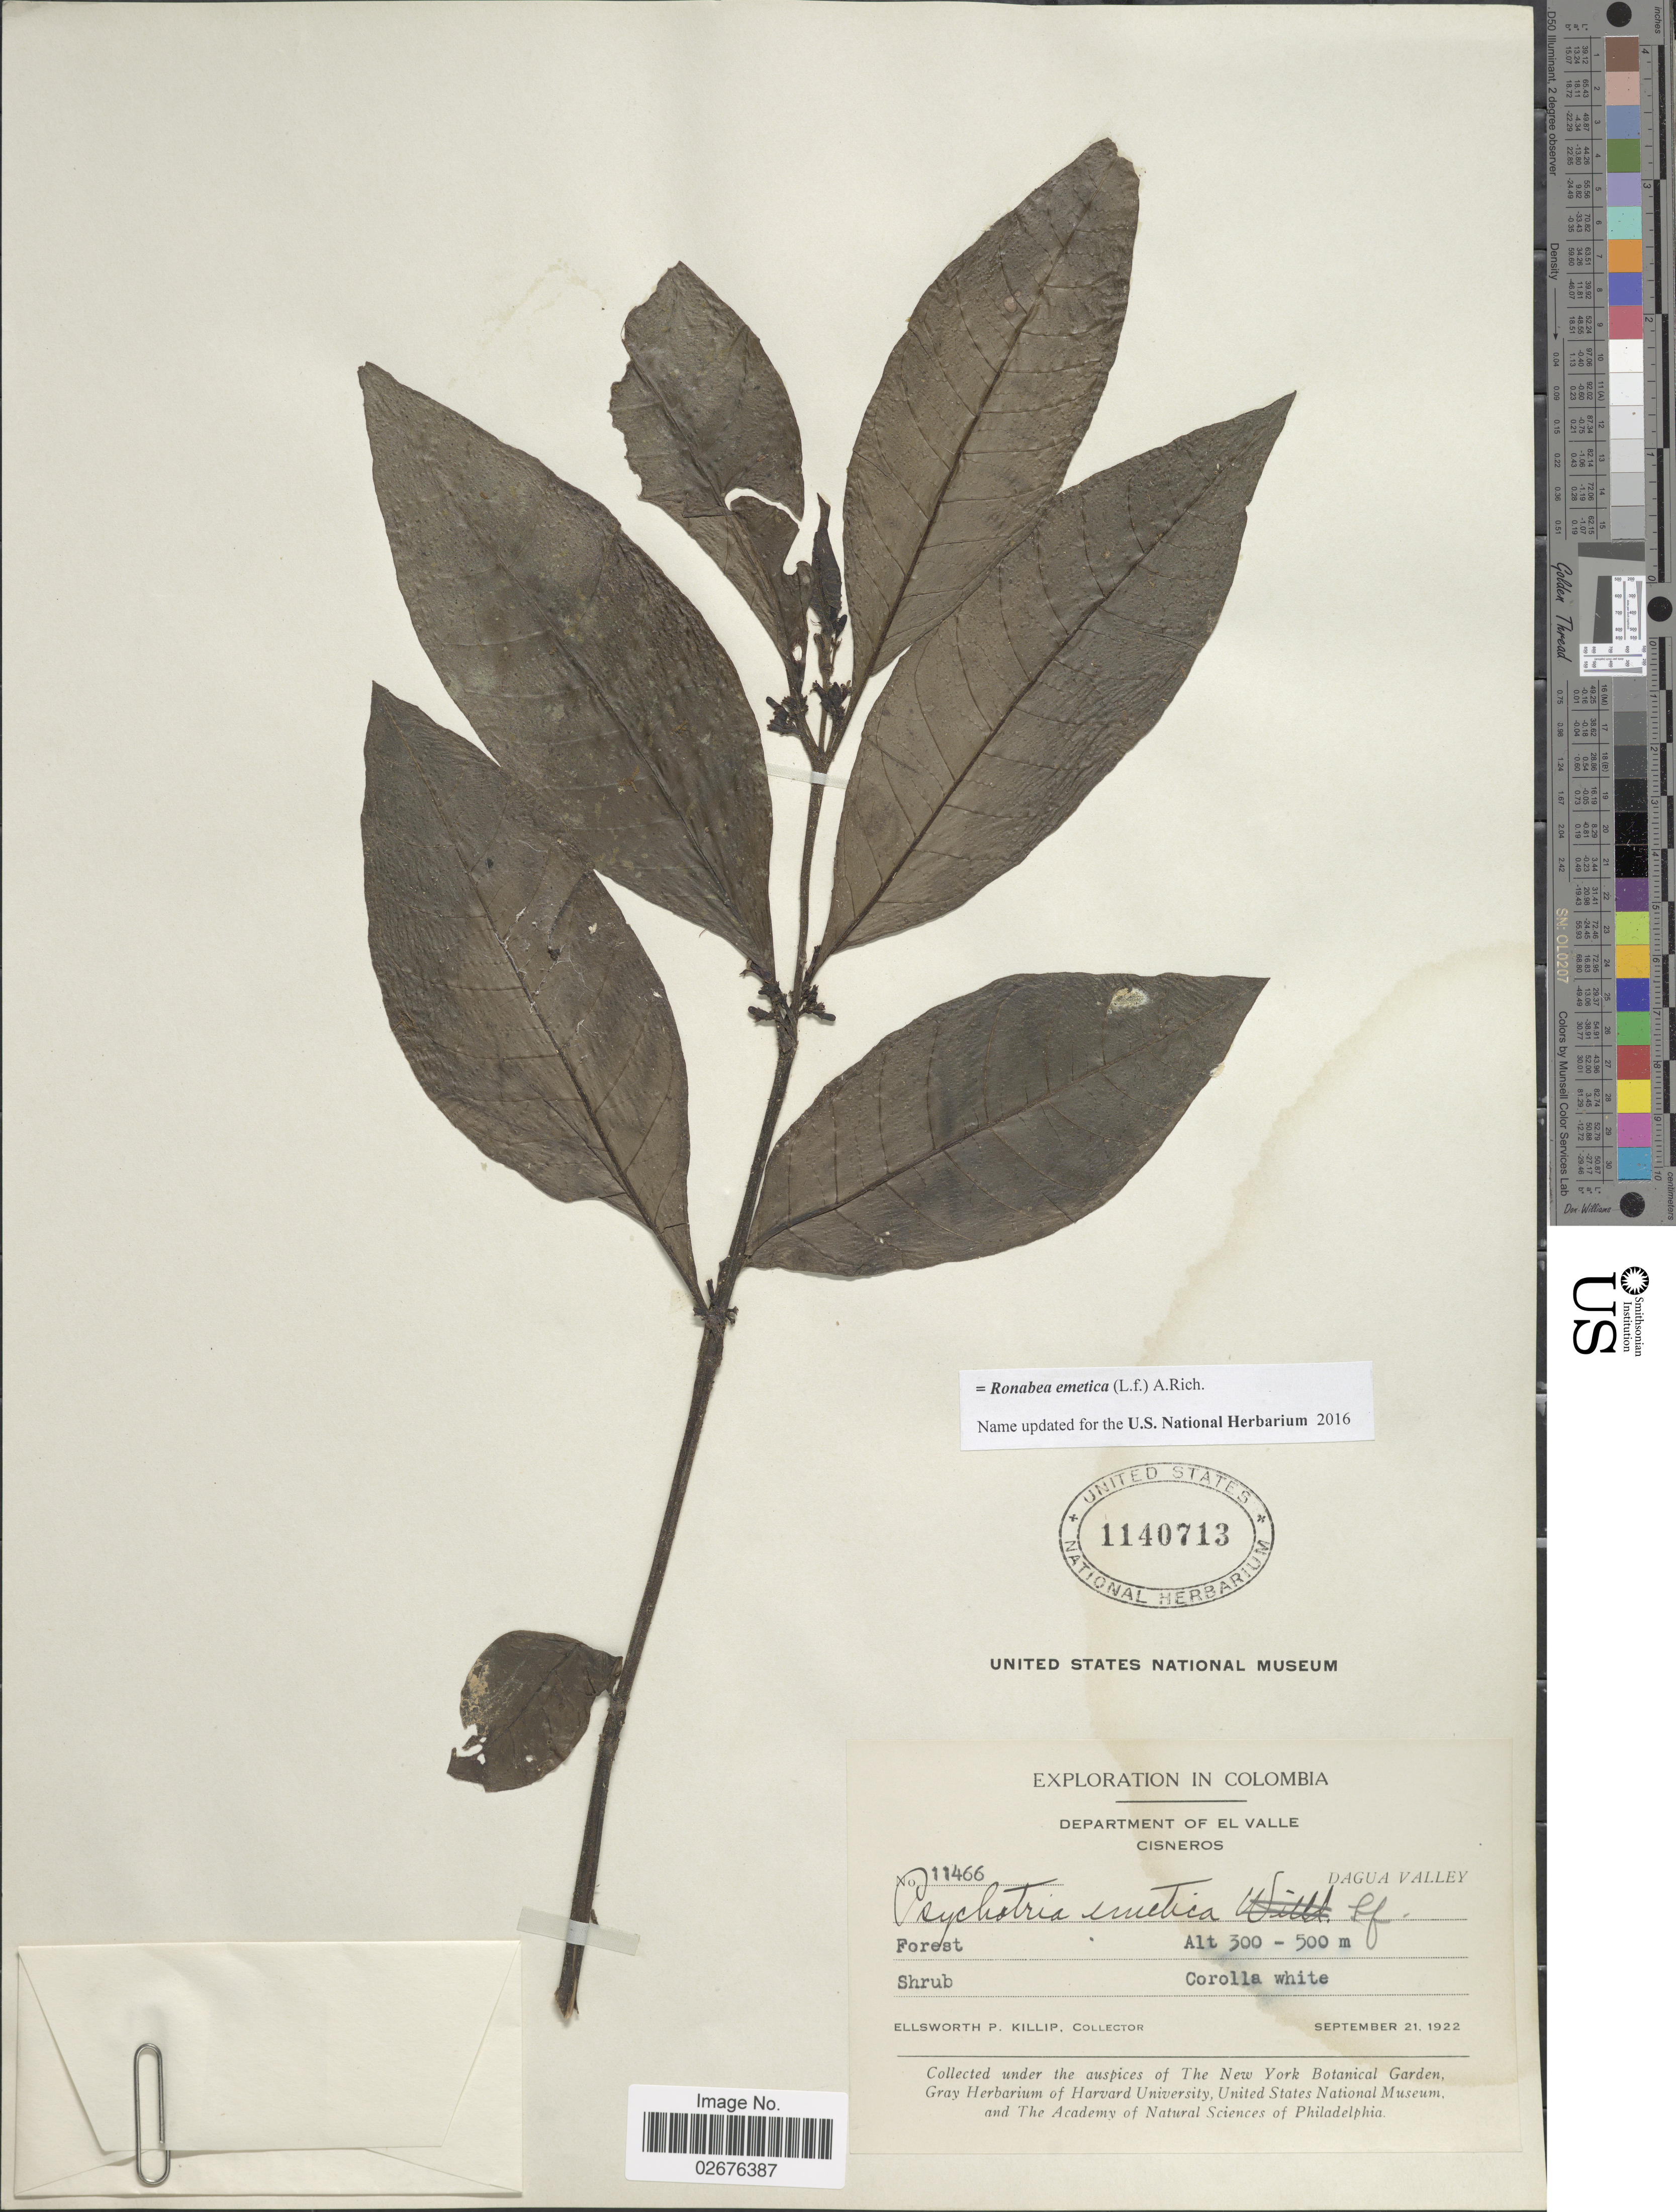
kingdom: Plantae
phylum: Tracheophyta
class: Magnoliopsida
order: Gentianales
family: Rubiaceae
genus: Ronabea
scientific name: Ronabea emetica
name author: (L. f.) A. Rich.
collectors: E. P. Killip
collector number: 11466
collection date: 1922-09-21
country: Colombia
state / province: Valle del Cauca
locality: Department of El Valle. Cisneros. Dagua Valley. Forest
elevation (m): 300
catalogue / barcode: US 1140713